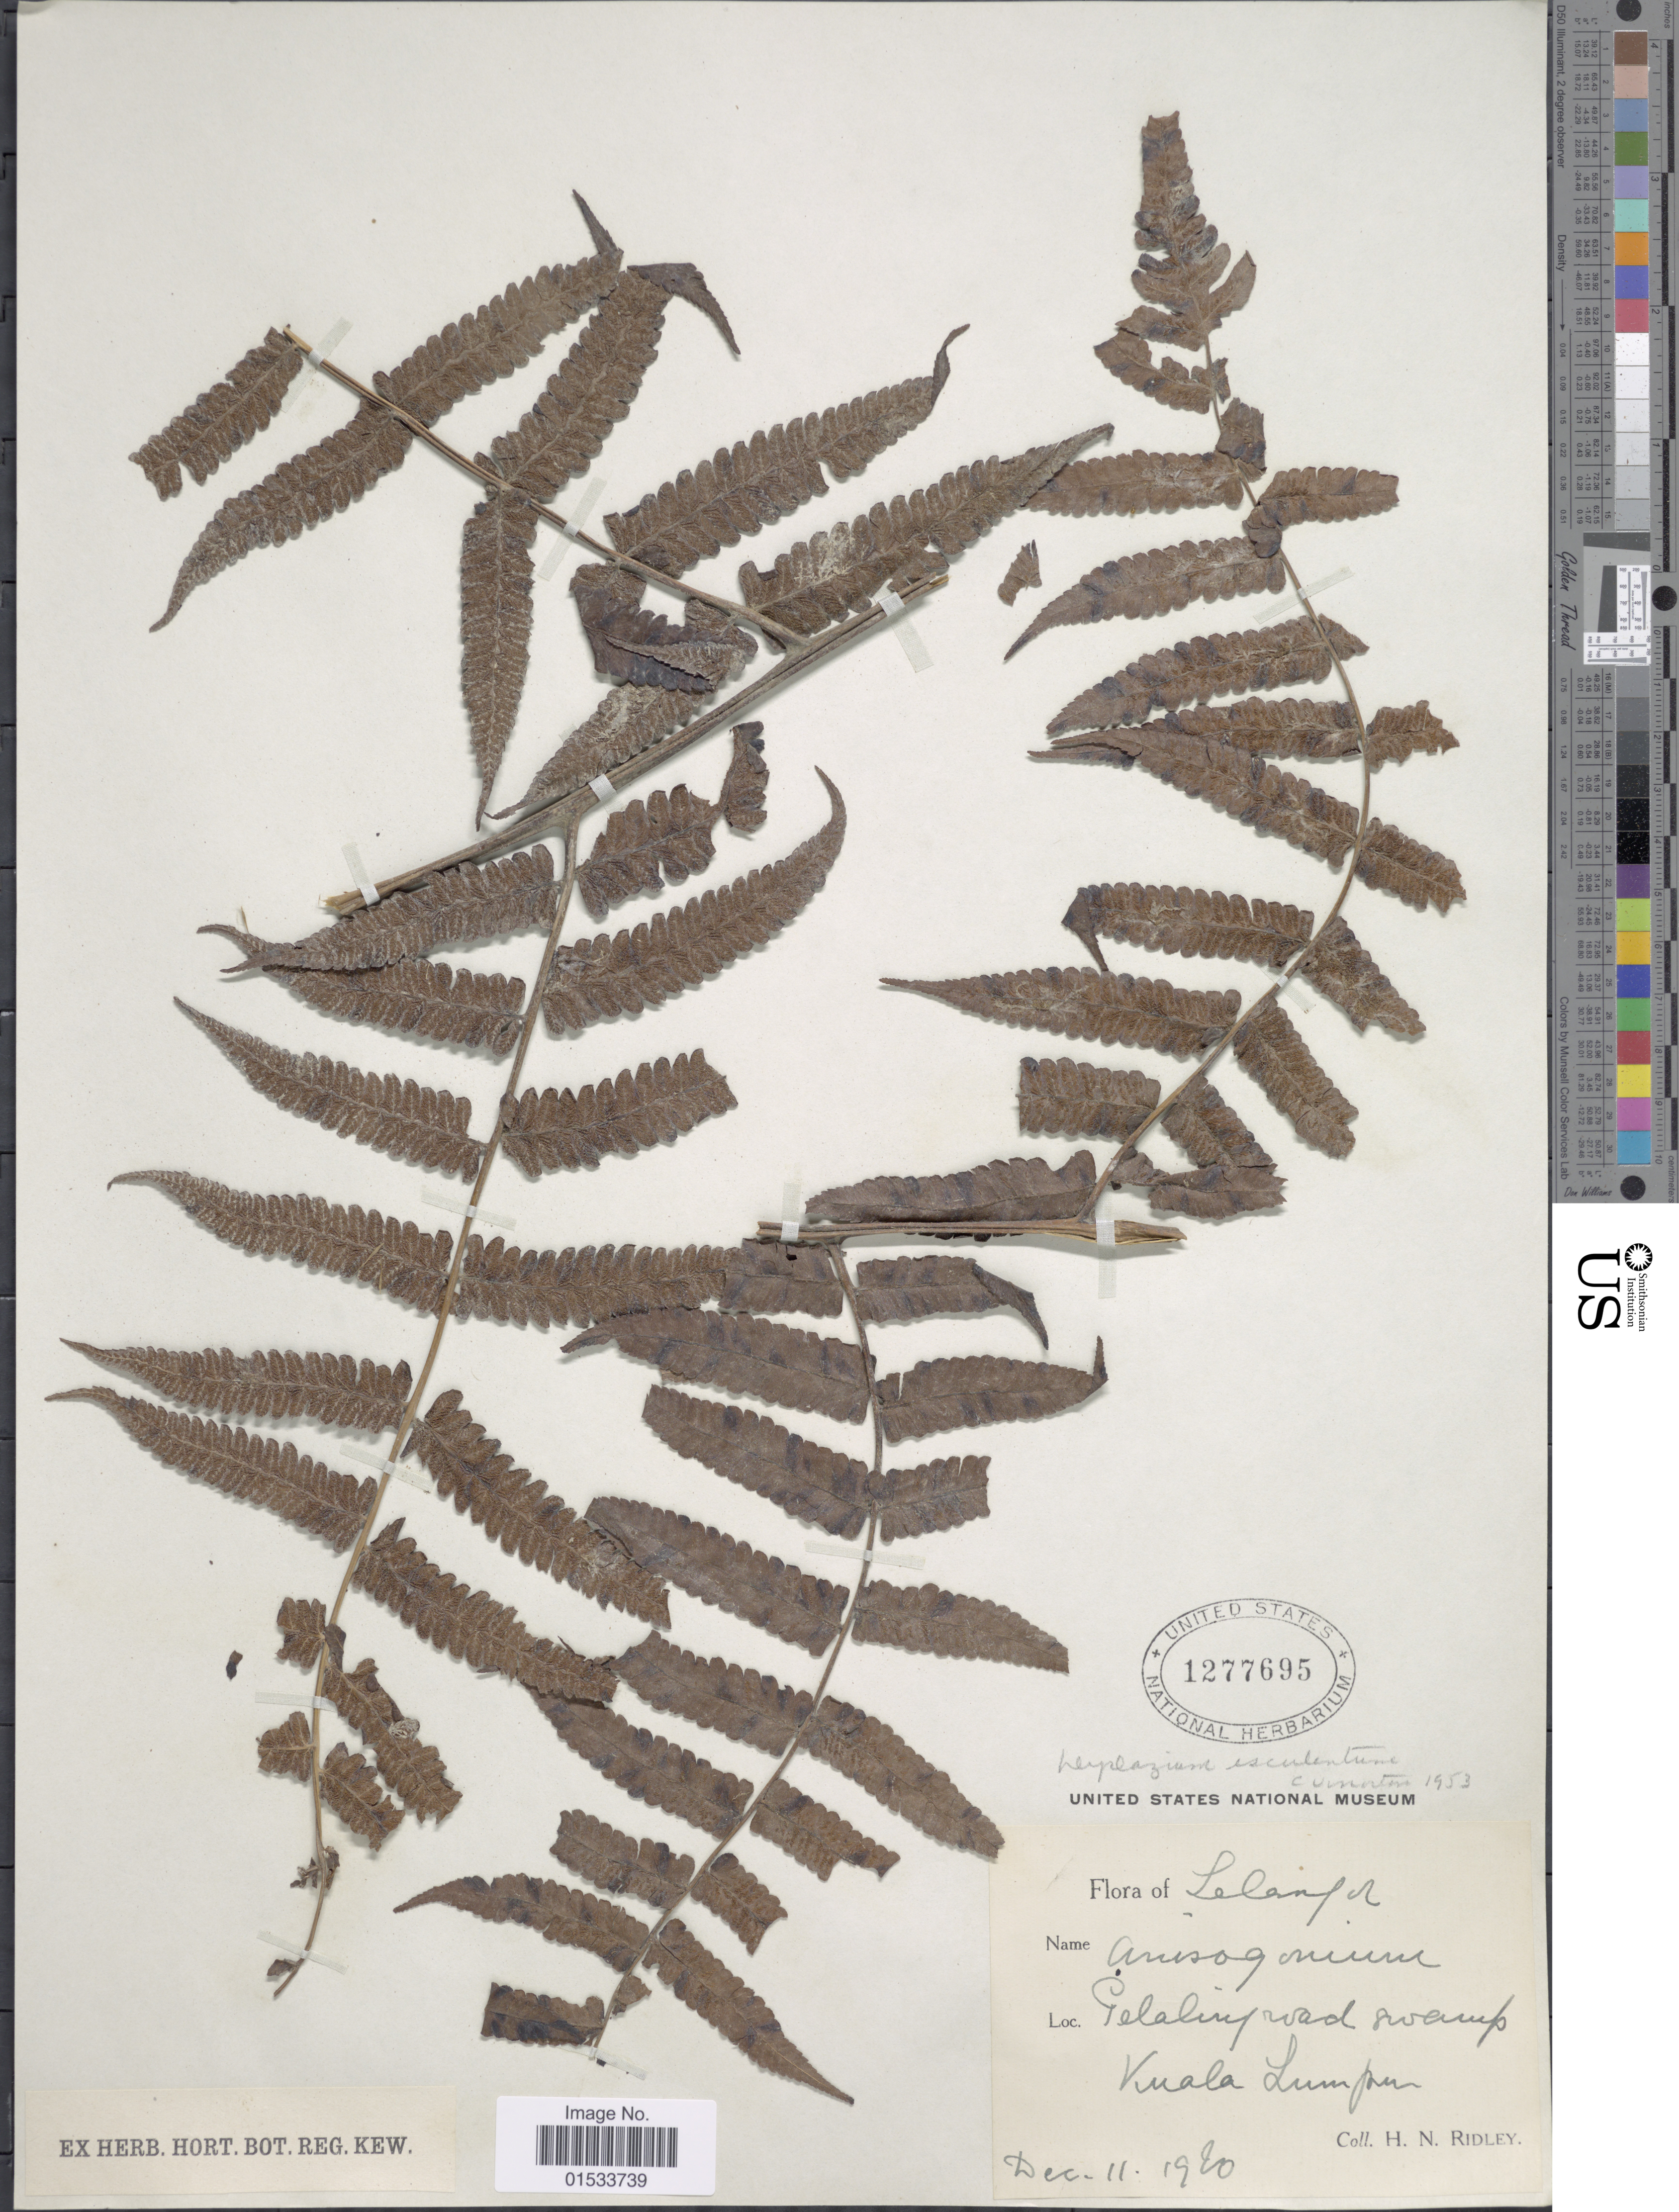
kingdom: Plantae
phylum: Tracheophyta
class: Polypodiopsida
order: Polypodiales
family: Athyriaceae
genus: Diplazium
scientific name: Diplazium esculentum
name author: (Retz.) Sw.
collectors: H. N. Ridley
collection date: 1920-12-11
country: Malaysia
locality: Lelanpur, Pelalingwad swamp, Vuala Lumpur [interpreted]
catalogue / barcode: US 1277695